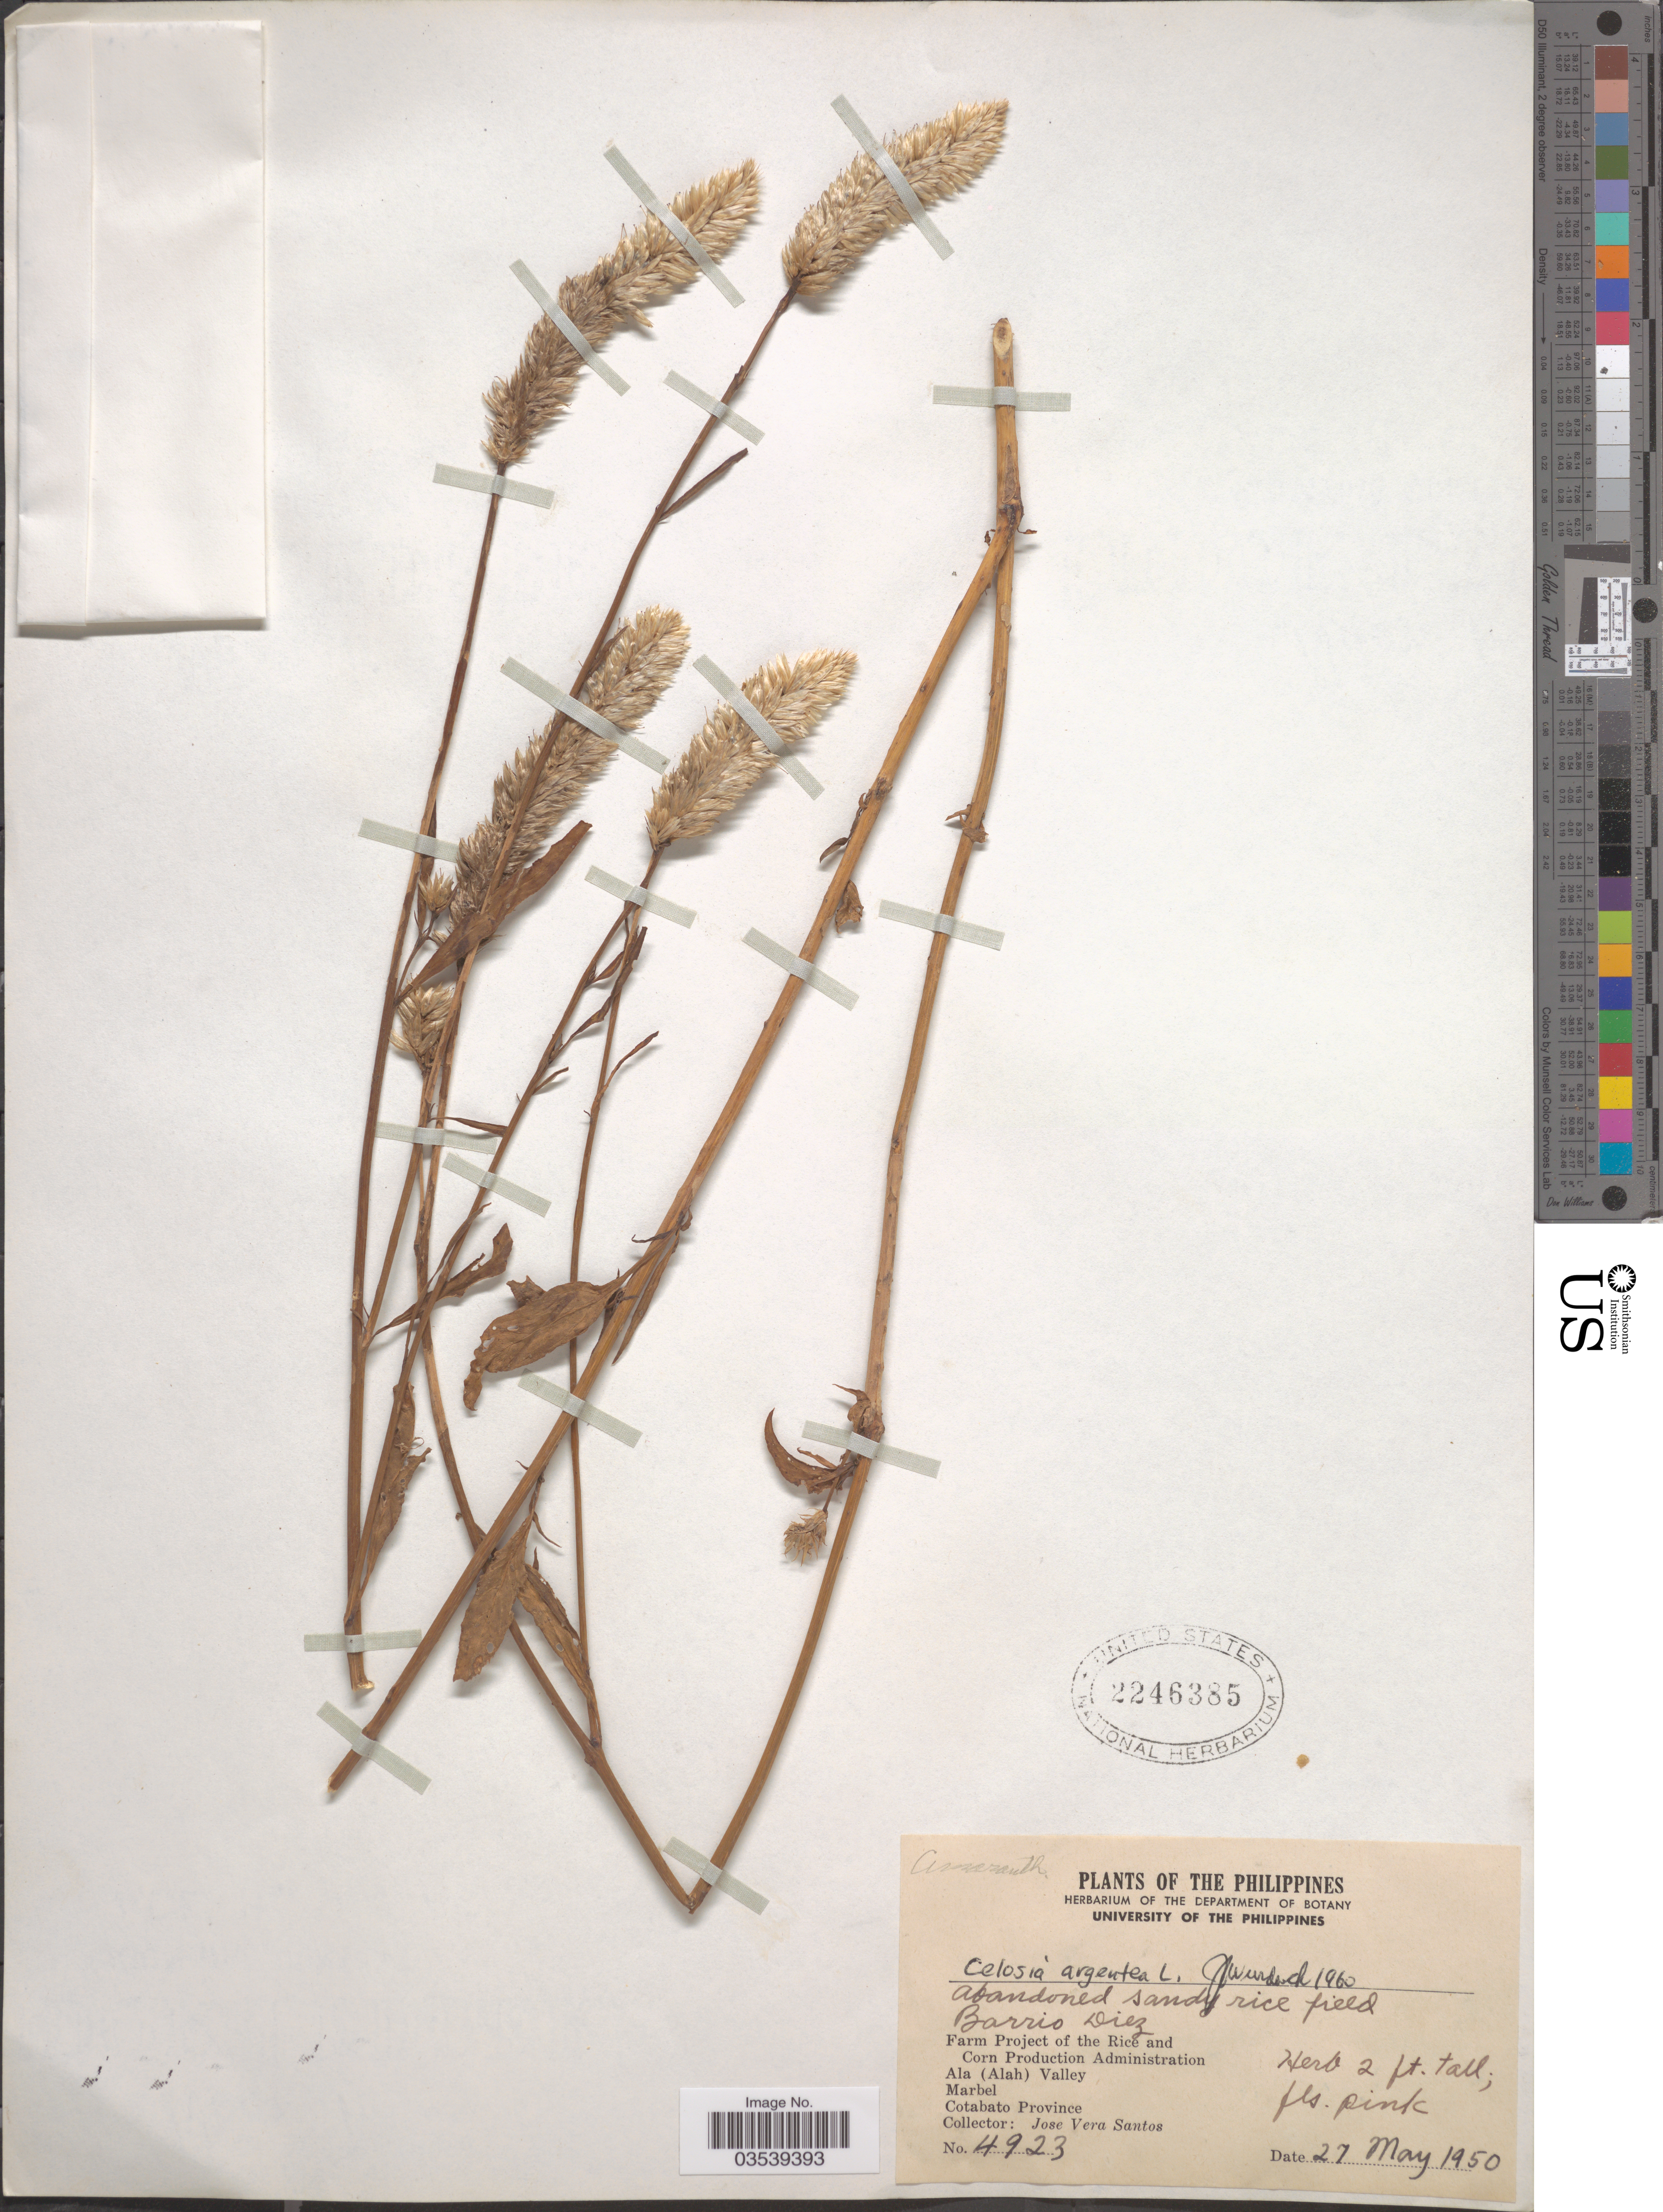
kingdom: Plantae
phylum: Tracheophyta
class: Magnoliopsida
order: Caryophyllales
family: Amaranthaceae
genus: Celosia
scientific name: Celosia argentea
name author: L.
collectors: J. V. Santos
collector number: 4923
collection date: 1950-05-27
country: Philippines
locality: Barrio Diez, Farm Project of the Rice and Corn Production Administration. Ala (Allah) Valley, Marbel, Cotabato Province.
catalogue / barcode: US 2246385